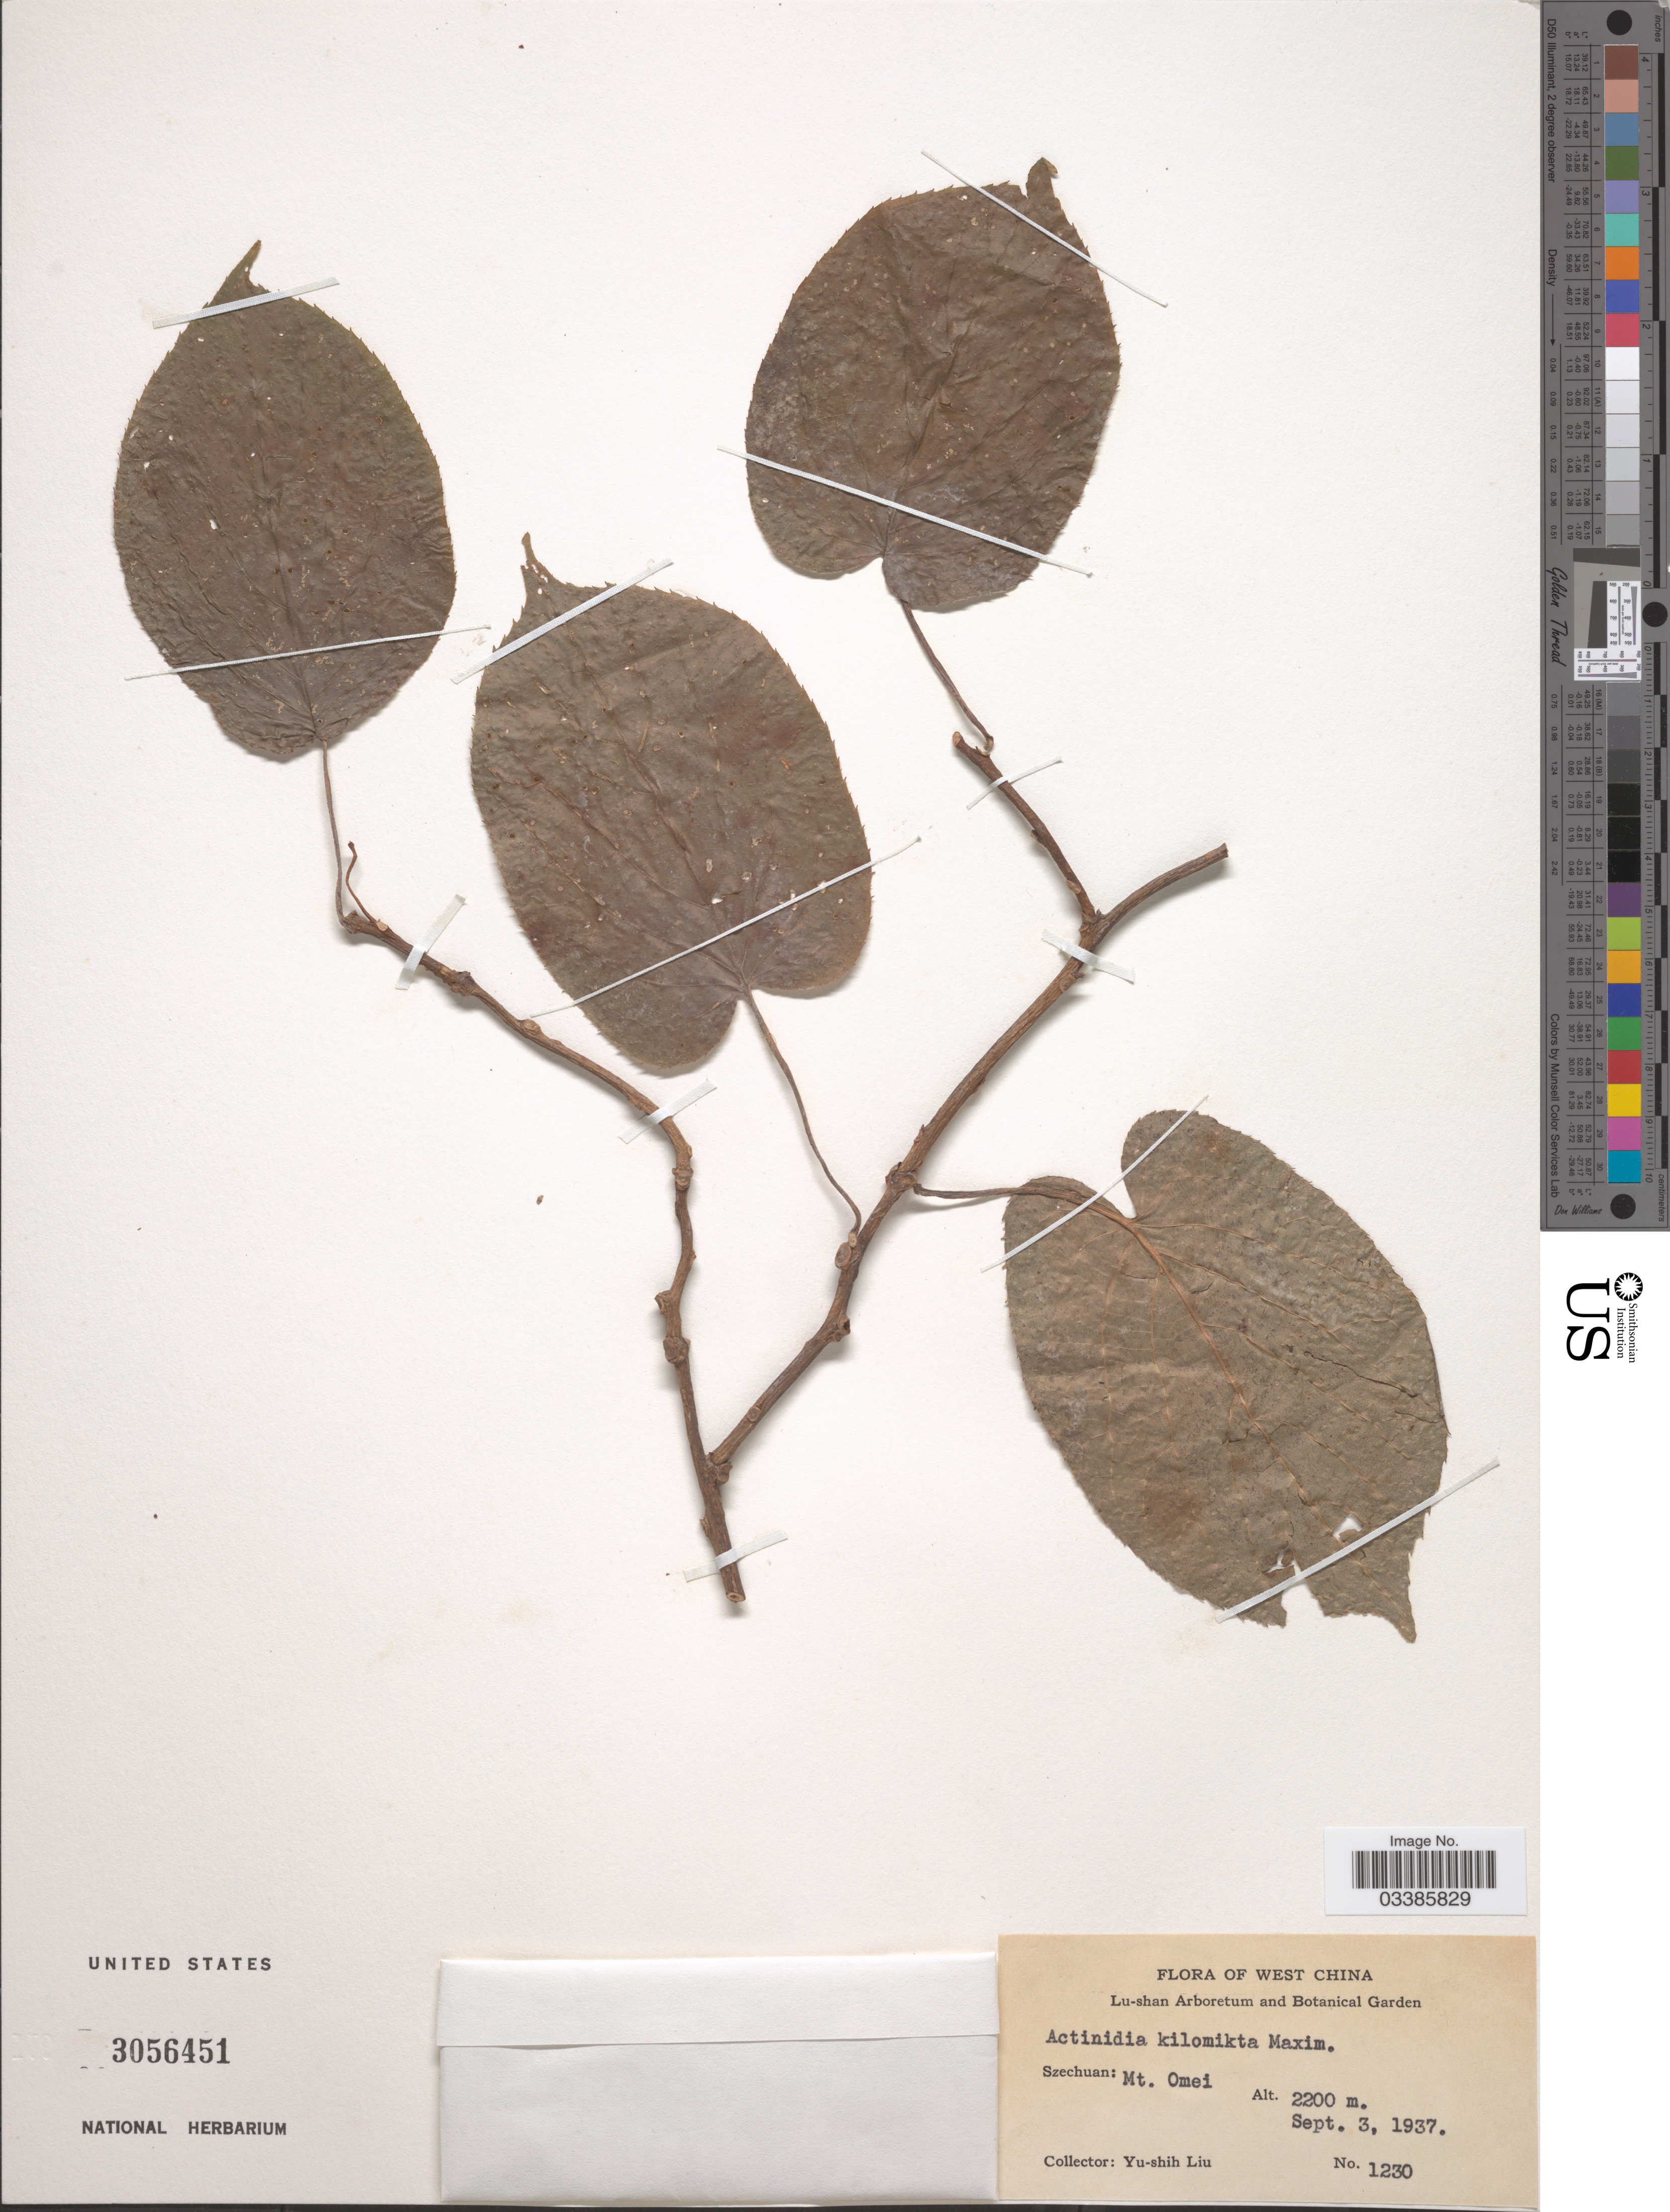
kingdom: Plantae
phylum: Tracheophyta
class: Magnoliopsida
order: Ericales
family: Actinidiaceae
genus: Actinidia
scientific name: Actinidia kolomikta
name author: (Rupr. & Maxim.) Maxim.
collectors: Y.-S. Liu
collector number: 1230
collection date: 1937-09-03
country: China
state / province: Sichuan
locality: West China. Szechuan: Mt. Omei.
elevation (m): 2200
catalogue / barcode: US 3056451